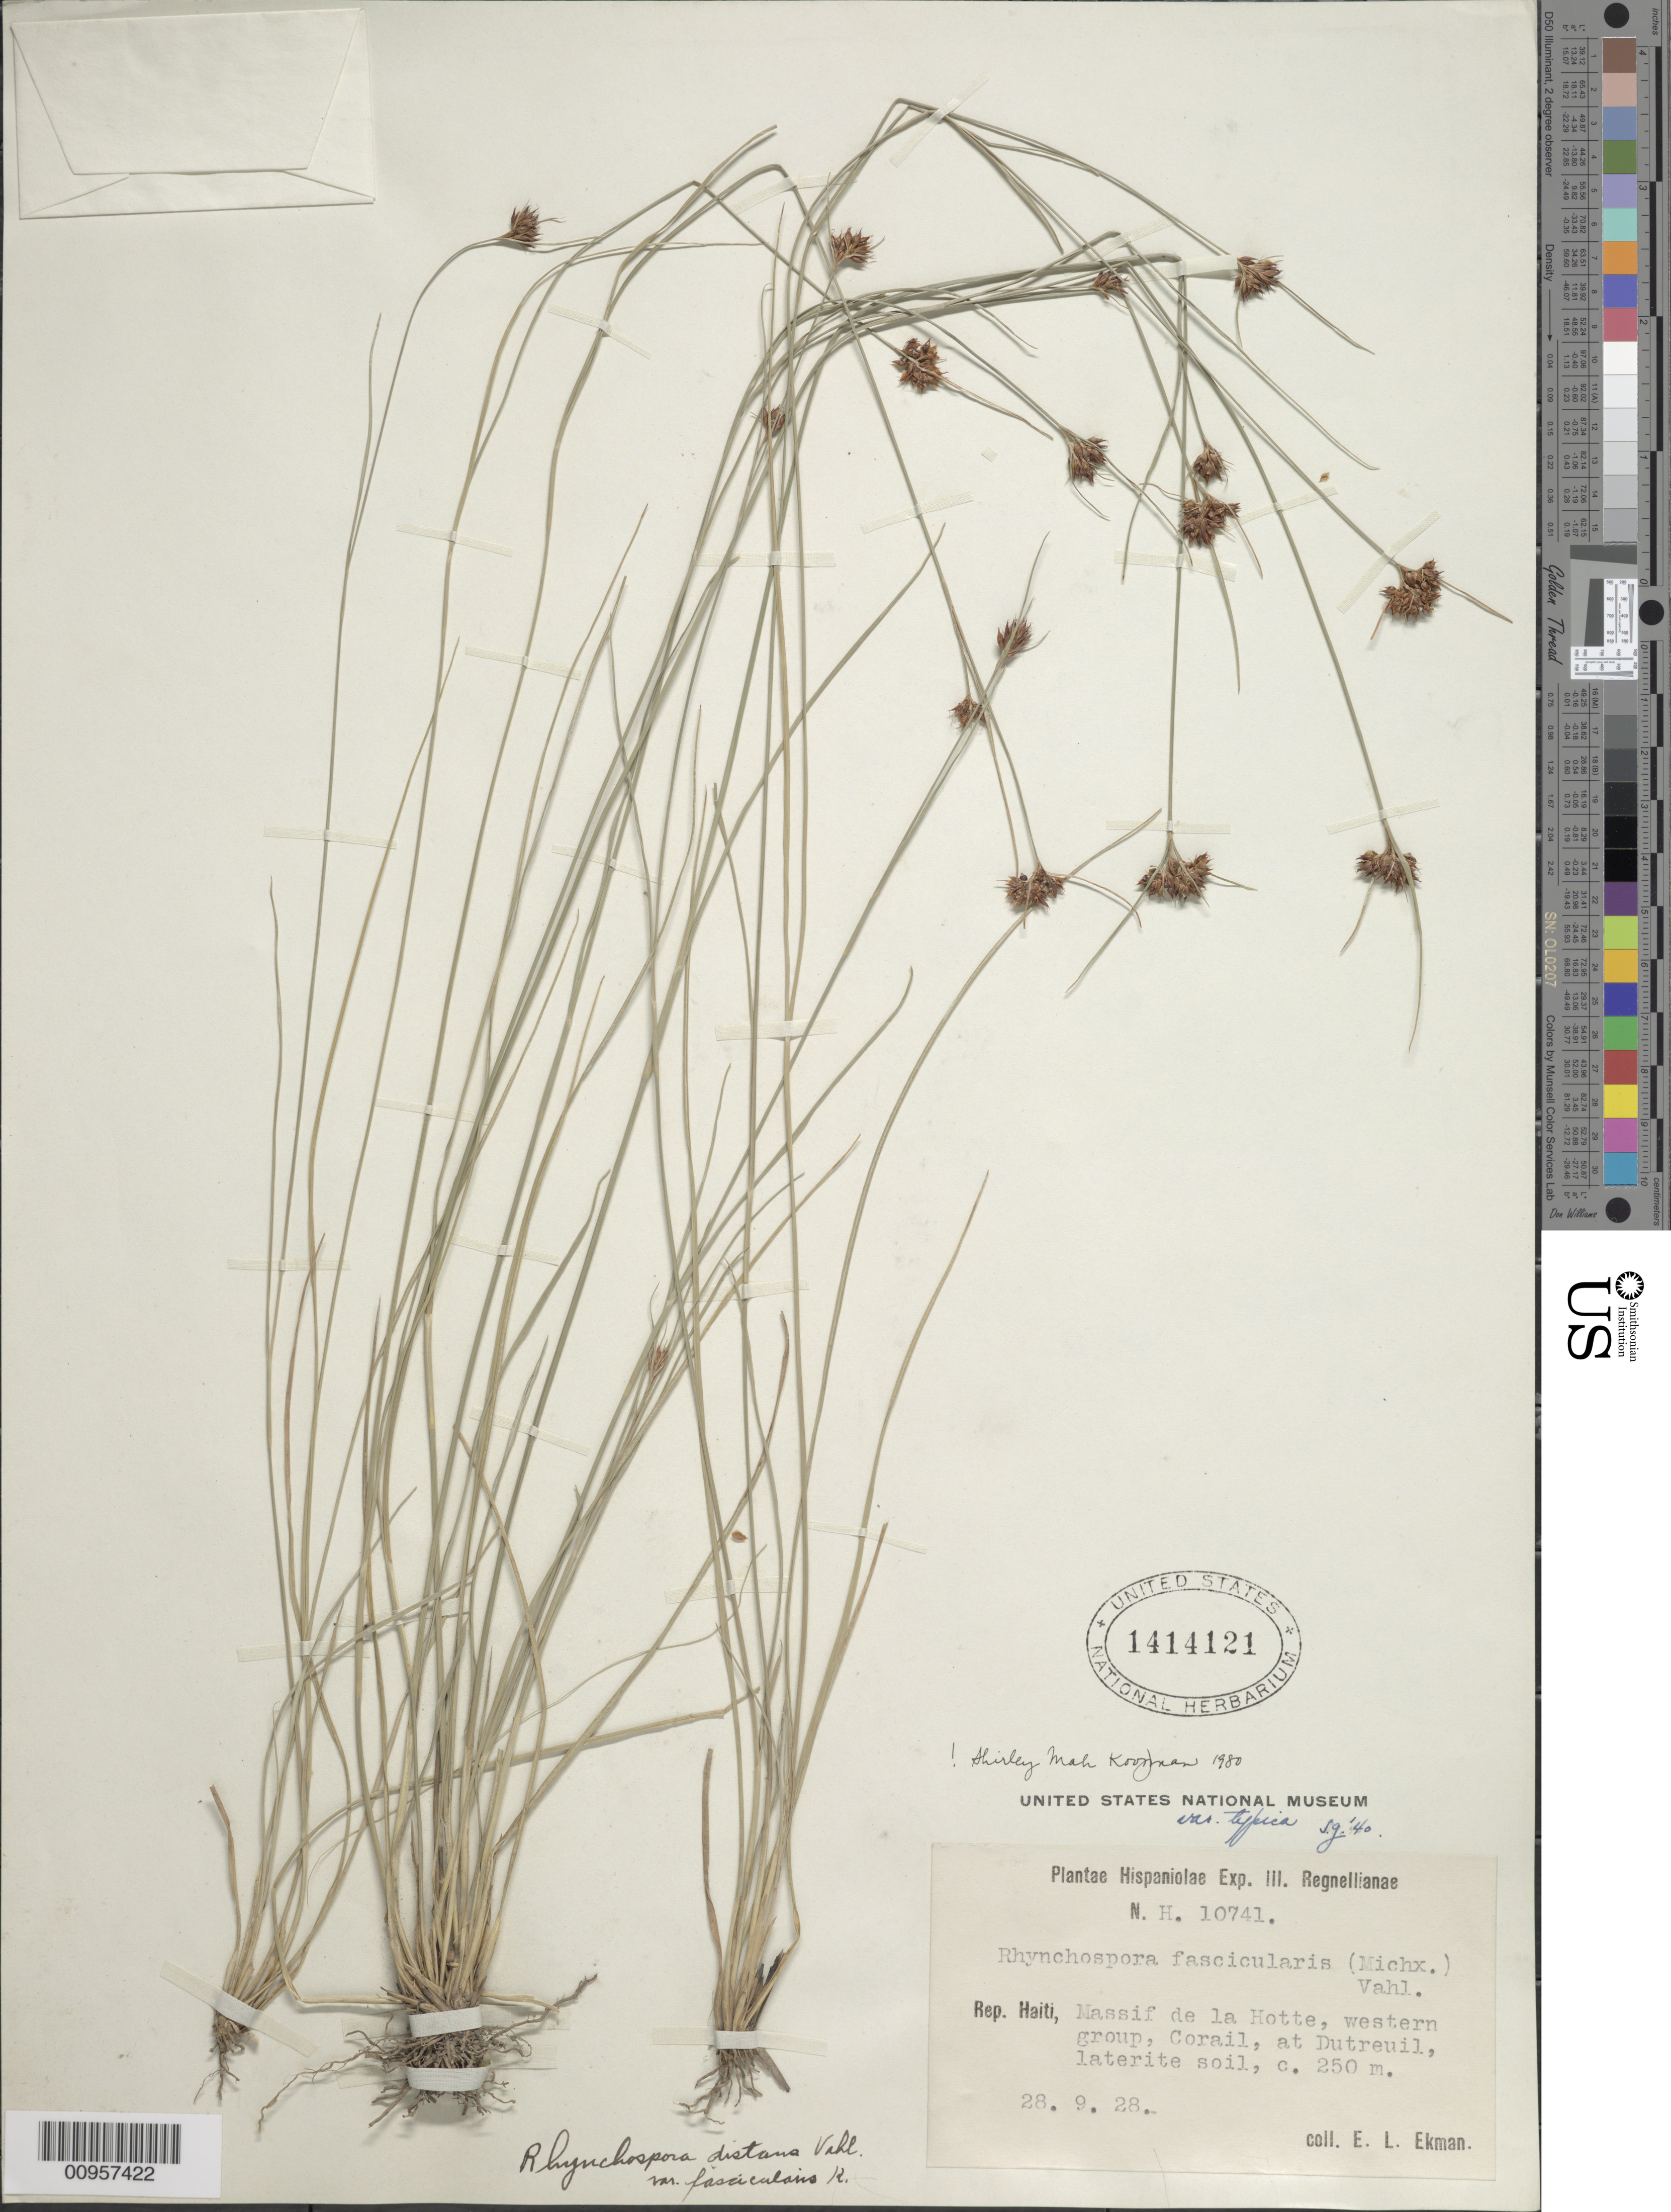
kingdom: Plantae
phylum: Tracheophyta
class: Liliopsida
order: Poales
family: Cyperaceae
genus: Rhynchospora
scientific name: Rhynchospora fascicularis subsp. fascicularis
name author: (Michx.) Vahl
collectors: E. L. Ekman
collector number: H 10741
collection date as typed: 28 Sep 1928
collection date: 1928-09-28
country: Haiti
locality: Massif de la Hottte, western group, Corail, at Dutreuil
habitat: Laterite soil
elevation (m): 250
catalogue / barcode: US 1414121